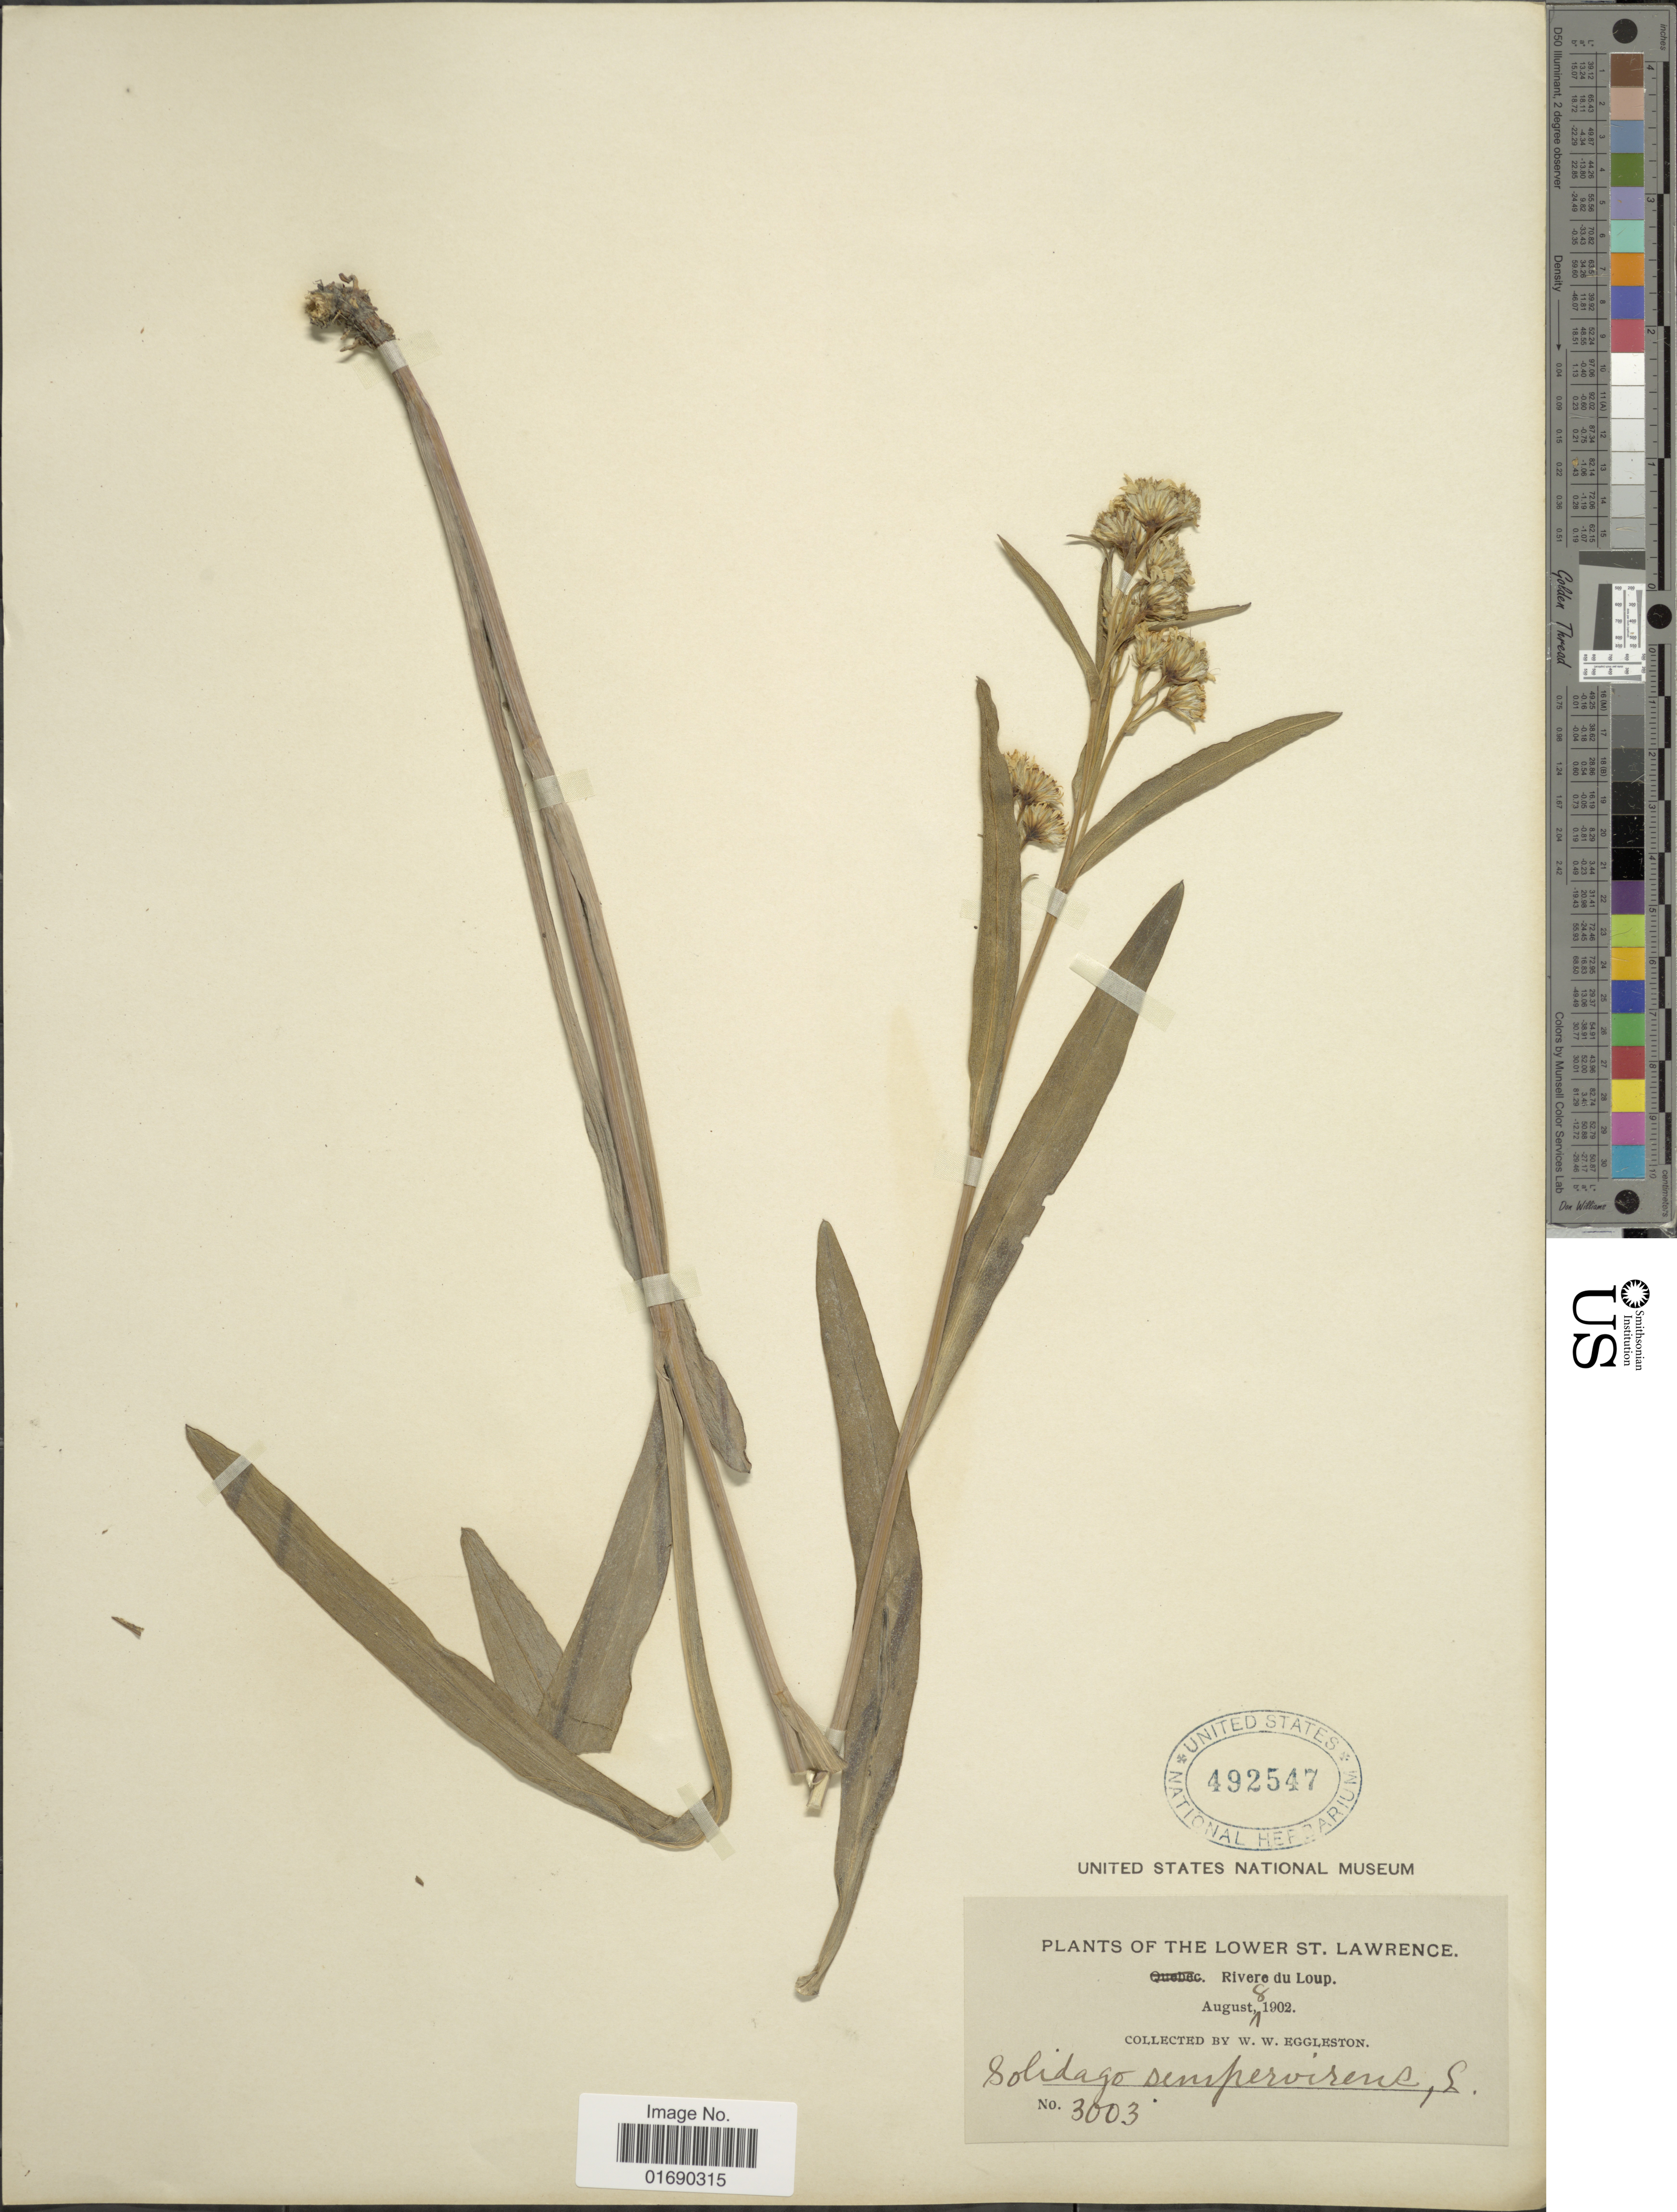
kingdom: Plantae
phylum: Tracheophyta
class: Magnoliopsida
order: Asterales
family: Asteraceae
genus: Solidago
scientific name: Solidago sempervirens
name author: L.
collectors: W. W. Eggleston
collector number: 3003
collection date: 1902-08-08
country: Canada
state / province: Quebec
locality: The Lower St. Lawrence, Rivere du Koup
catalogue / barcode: US 492547